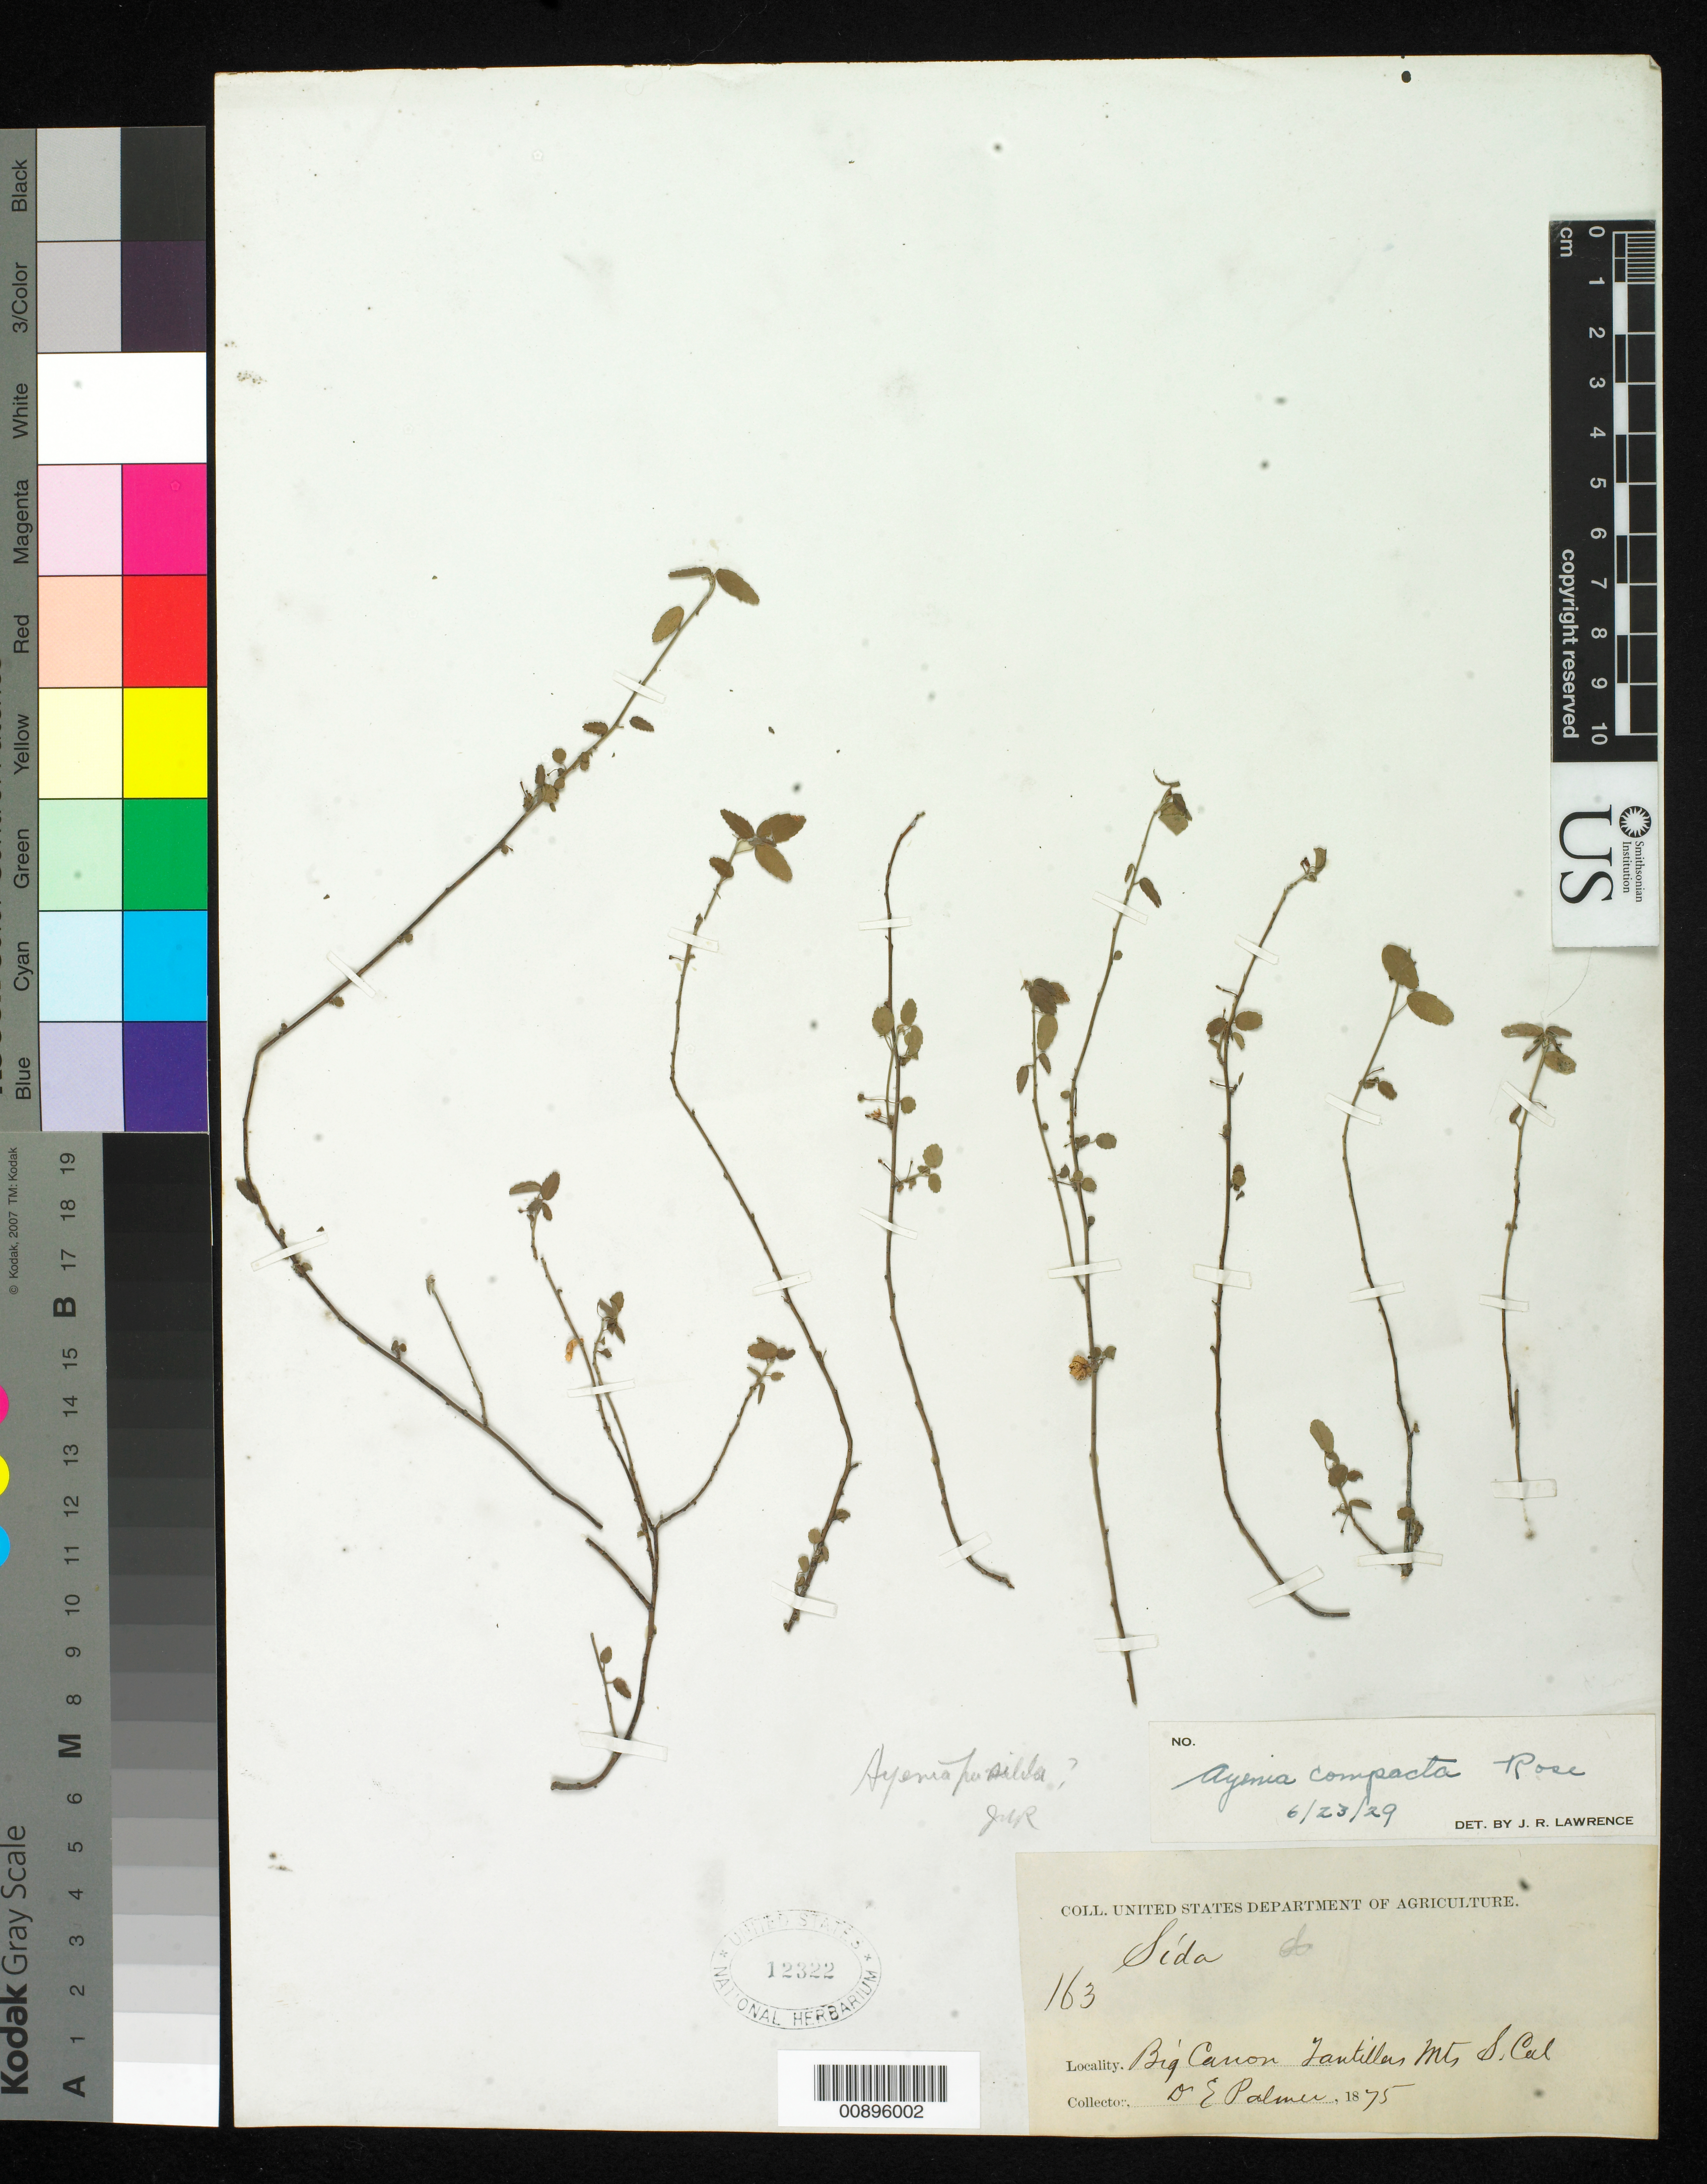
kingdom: Plantae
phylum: Tracheophyta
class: Magnoliopsida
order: Malvales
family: Malvaceae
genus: Ayenia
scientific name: Ayenia compacta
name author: Rose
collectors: E. Palmer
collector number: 163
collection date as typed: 1875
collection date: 1875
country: United States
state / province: California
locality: Big Cañon, Tantillas Mts., S California.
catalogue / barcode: US 12322